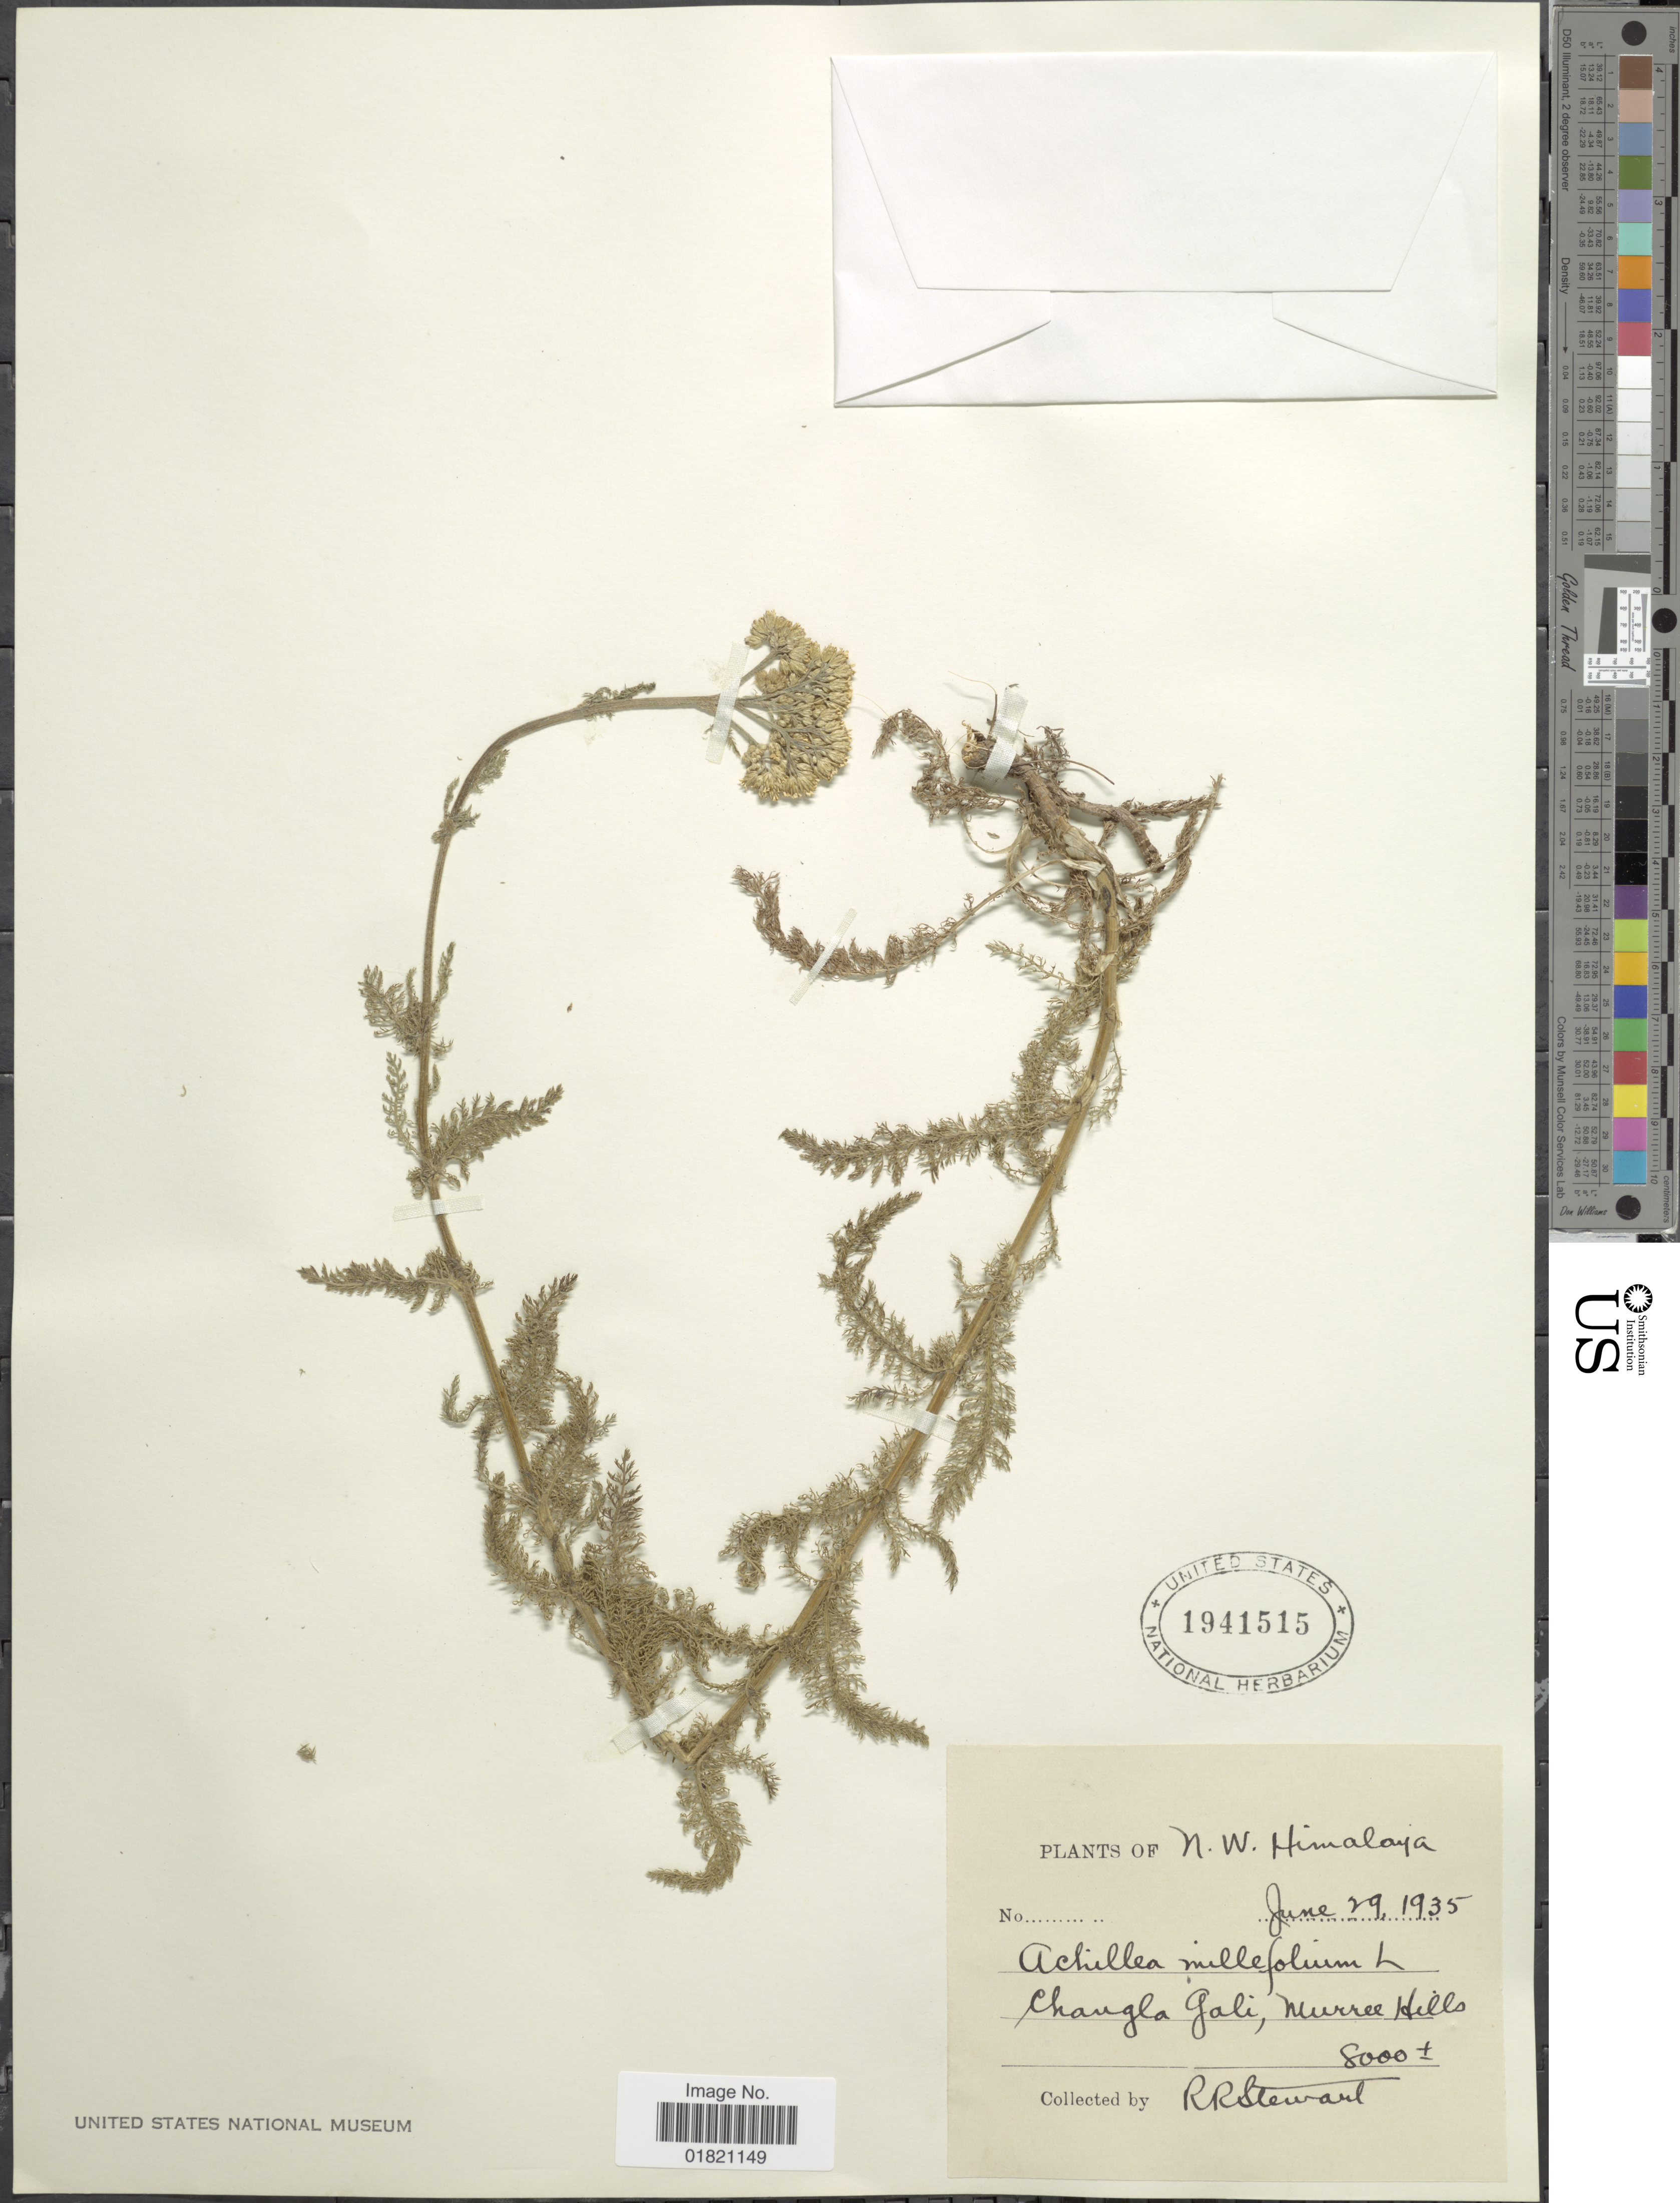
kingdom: Plantae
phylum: Tracheophyta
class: Magnoliopsida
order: Asterales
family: Asteraceae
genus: Achillea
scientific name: Achillea millefolium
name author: L.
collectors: R. R. Stewart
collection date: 1935-06-29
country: Pakistan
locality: N. W. Himalaya. Changla Gali, Murree Hills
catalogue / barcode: US 1941515